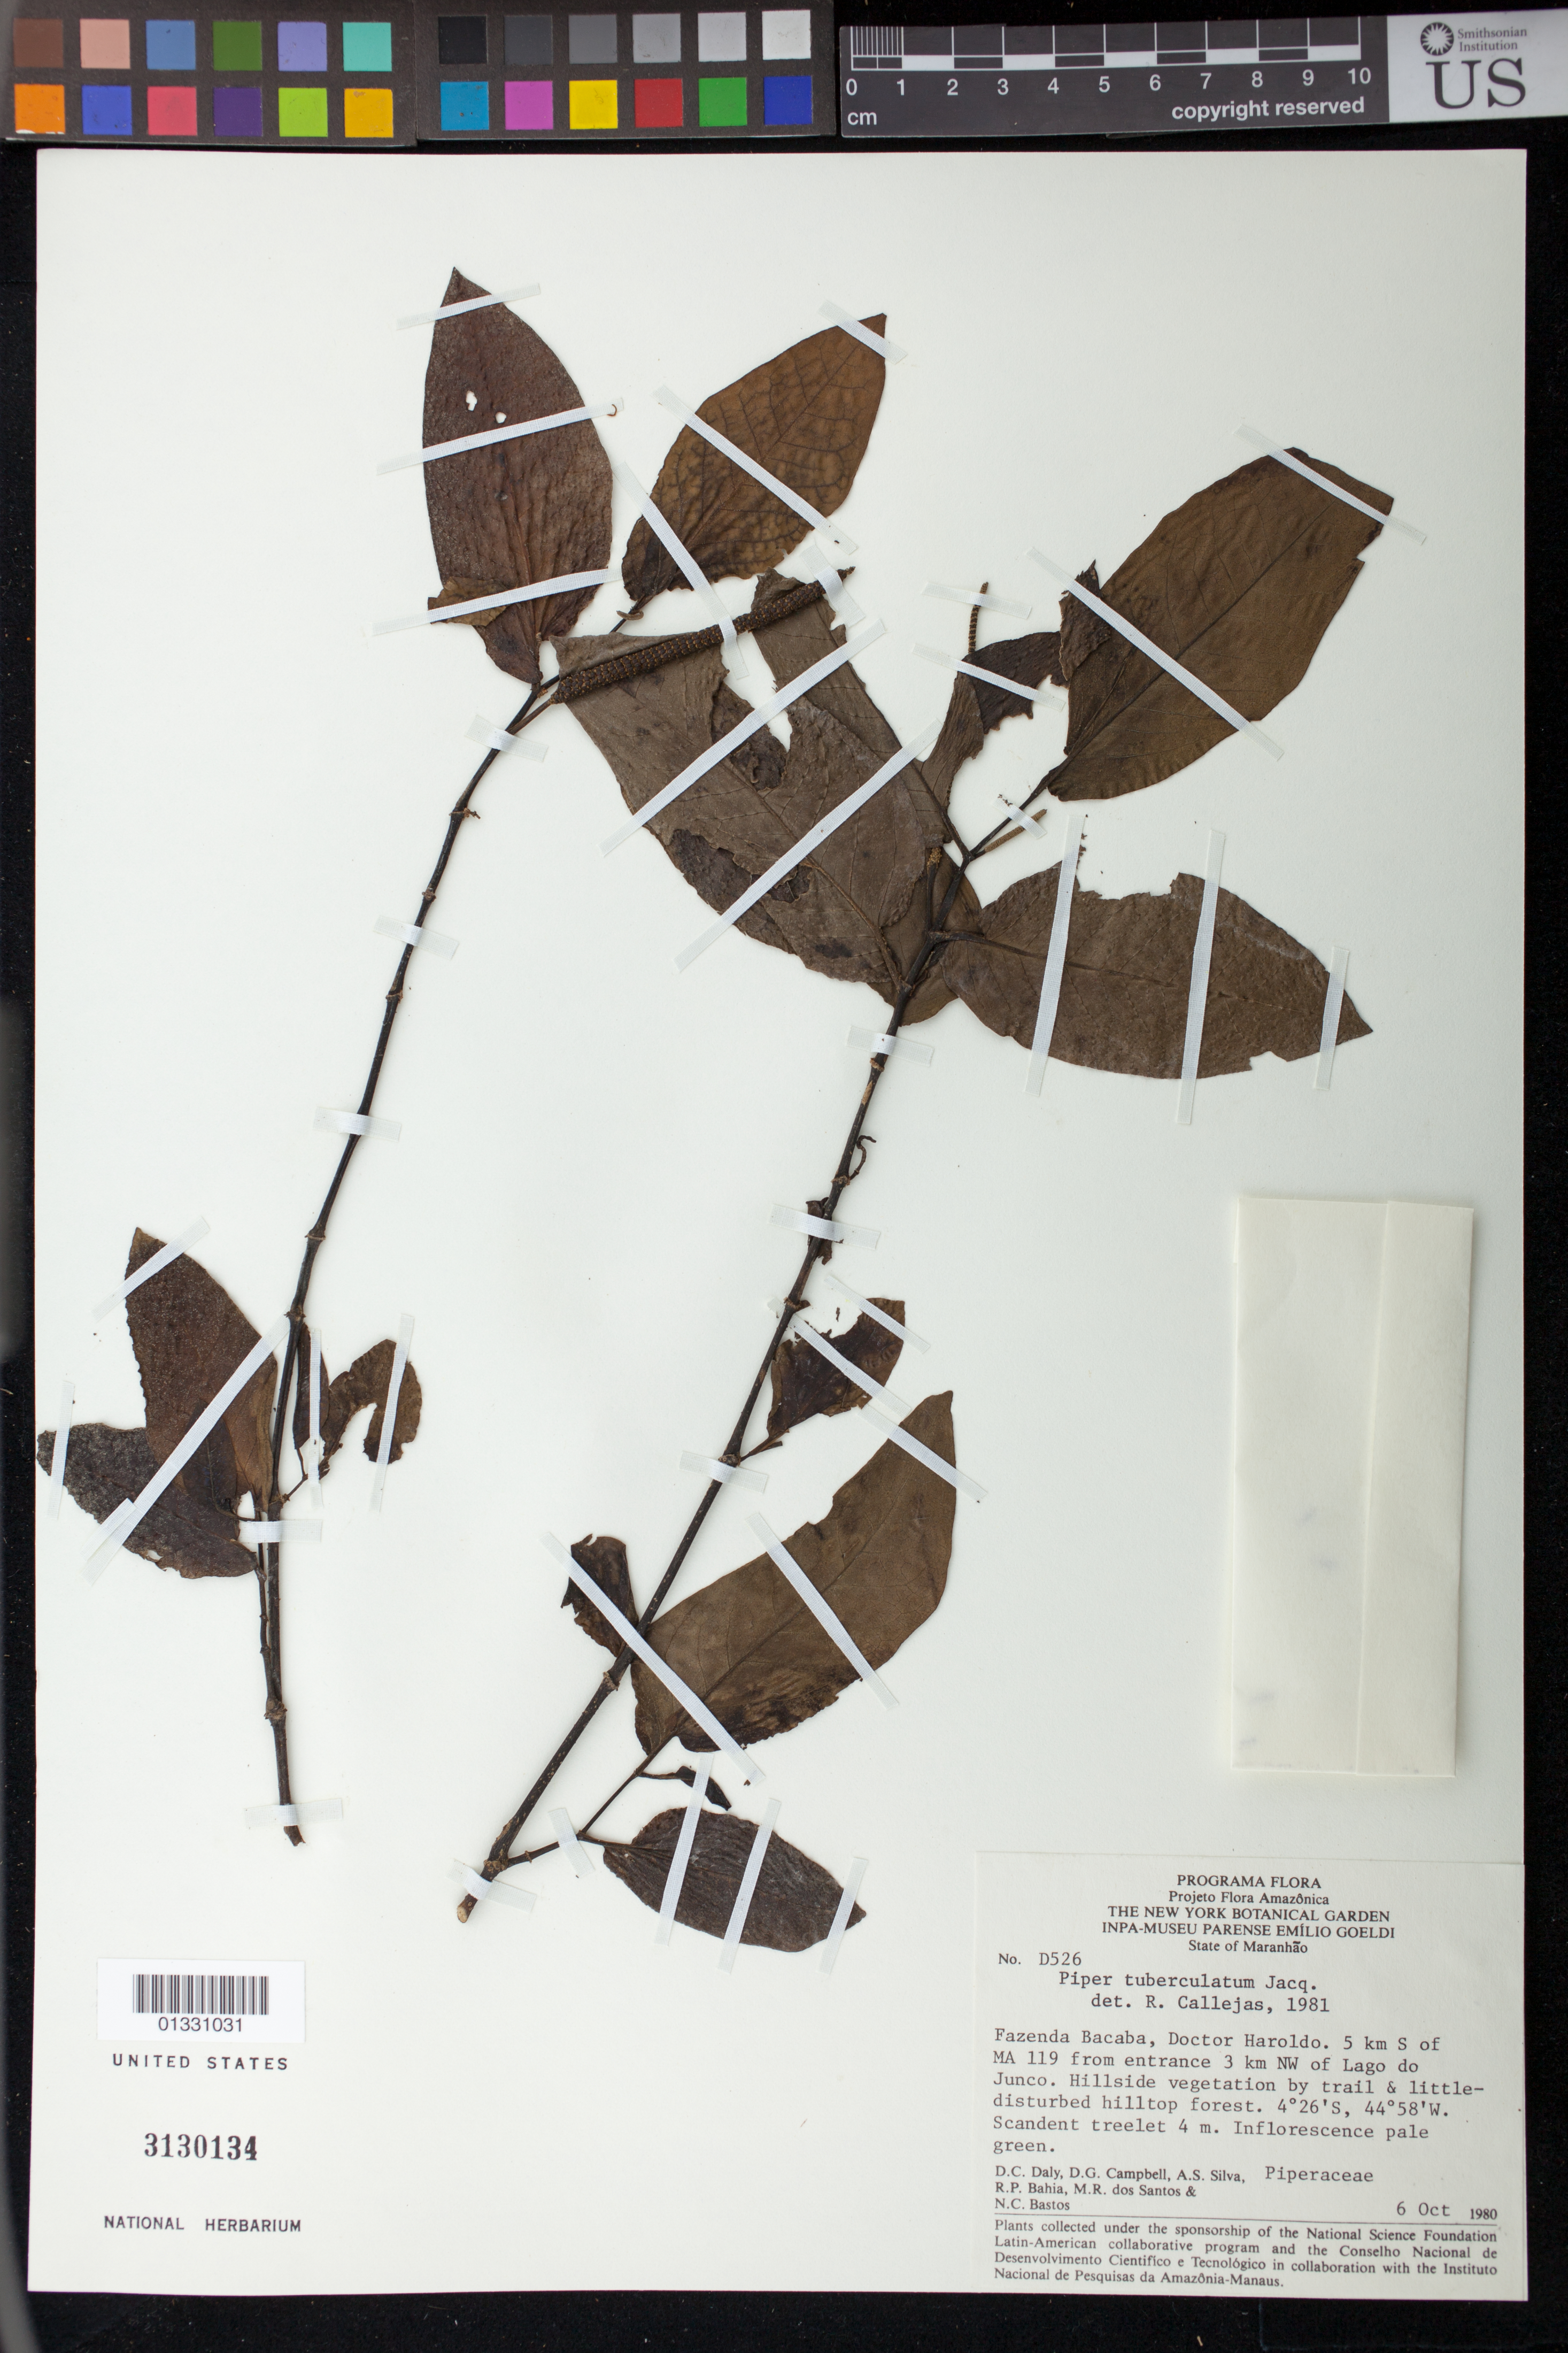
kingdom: Plantae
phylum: Tracheophyta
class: Magnoliopsida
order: Piperales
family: Piperaceae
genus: Piper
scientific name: Piper tuberculatum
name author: Jacq.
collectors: D. C. Daly, D. G. Campbell, A. S. Silva, R. P. Bahia, M. R. dos Santos & N. C. Bastos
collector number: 526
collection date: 1980-10-06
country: Brazil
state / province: Maranhão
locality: Fazenda Bacaba, Doctor Haroldo 5 km S of MA-119 from entrace 3 km NW of Lago do Junco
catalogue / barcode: US 3130134